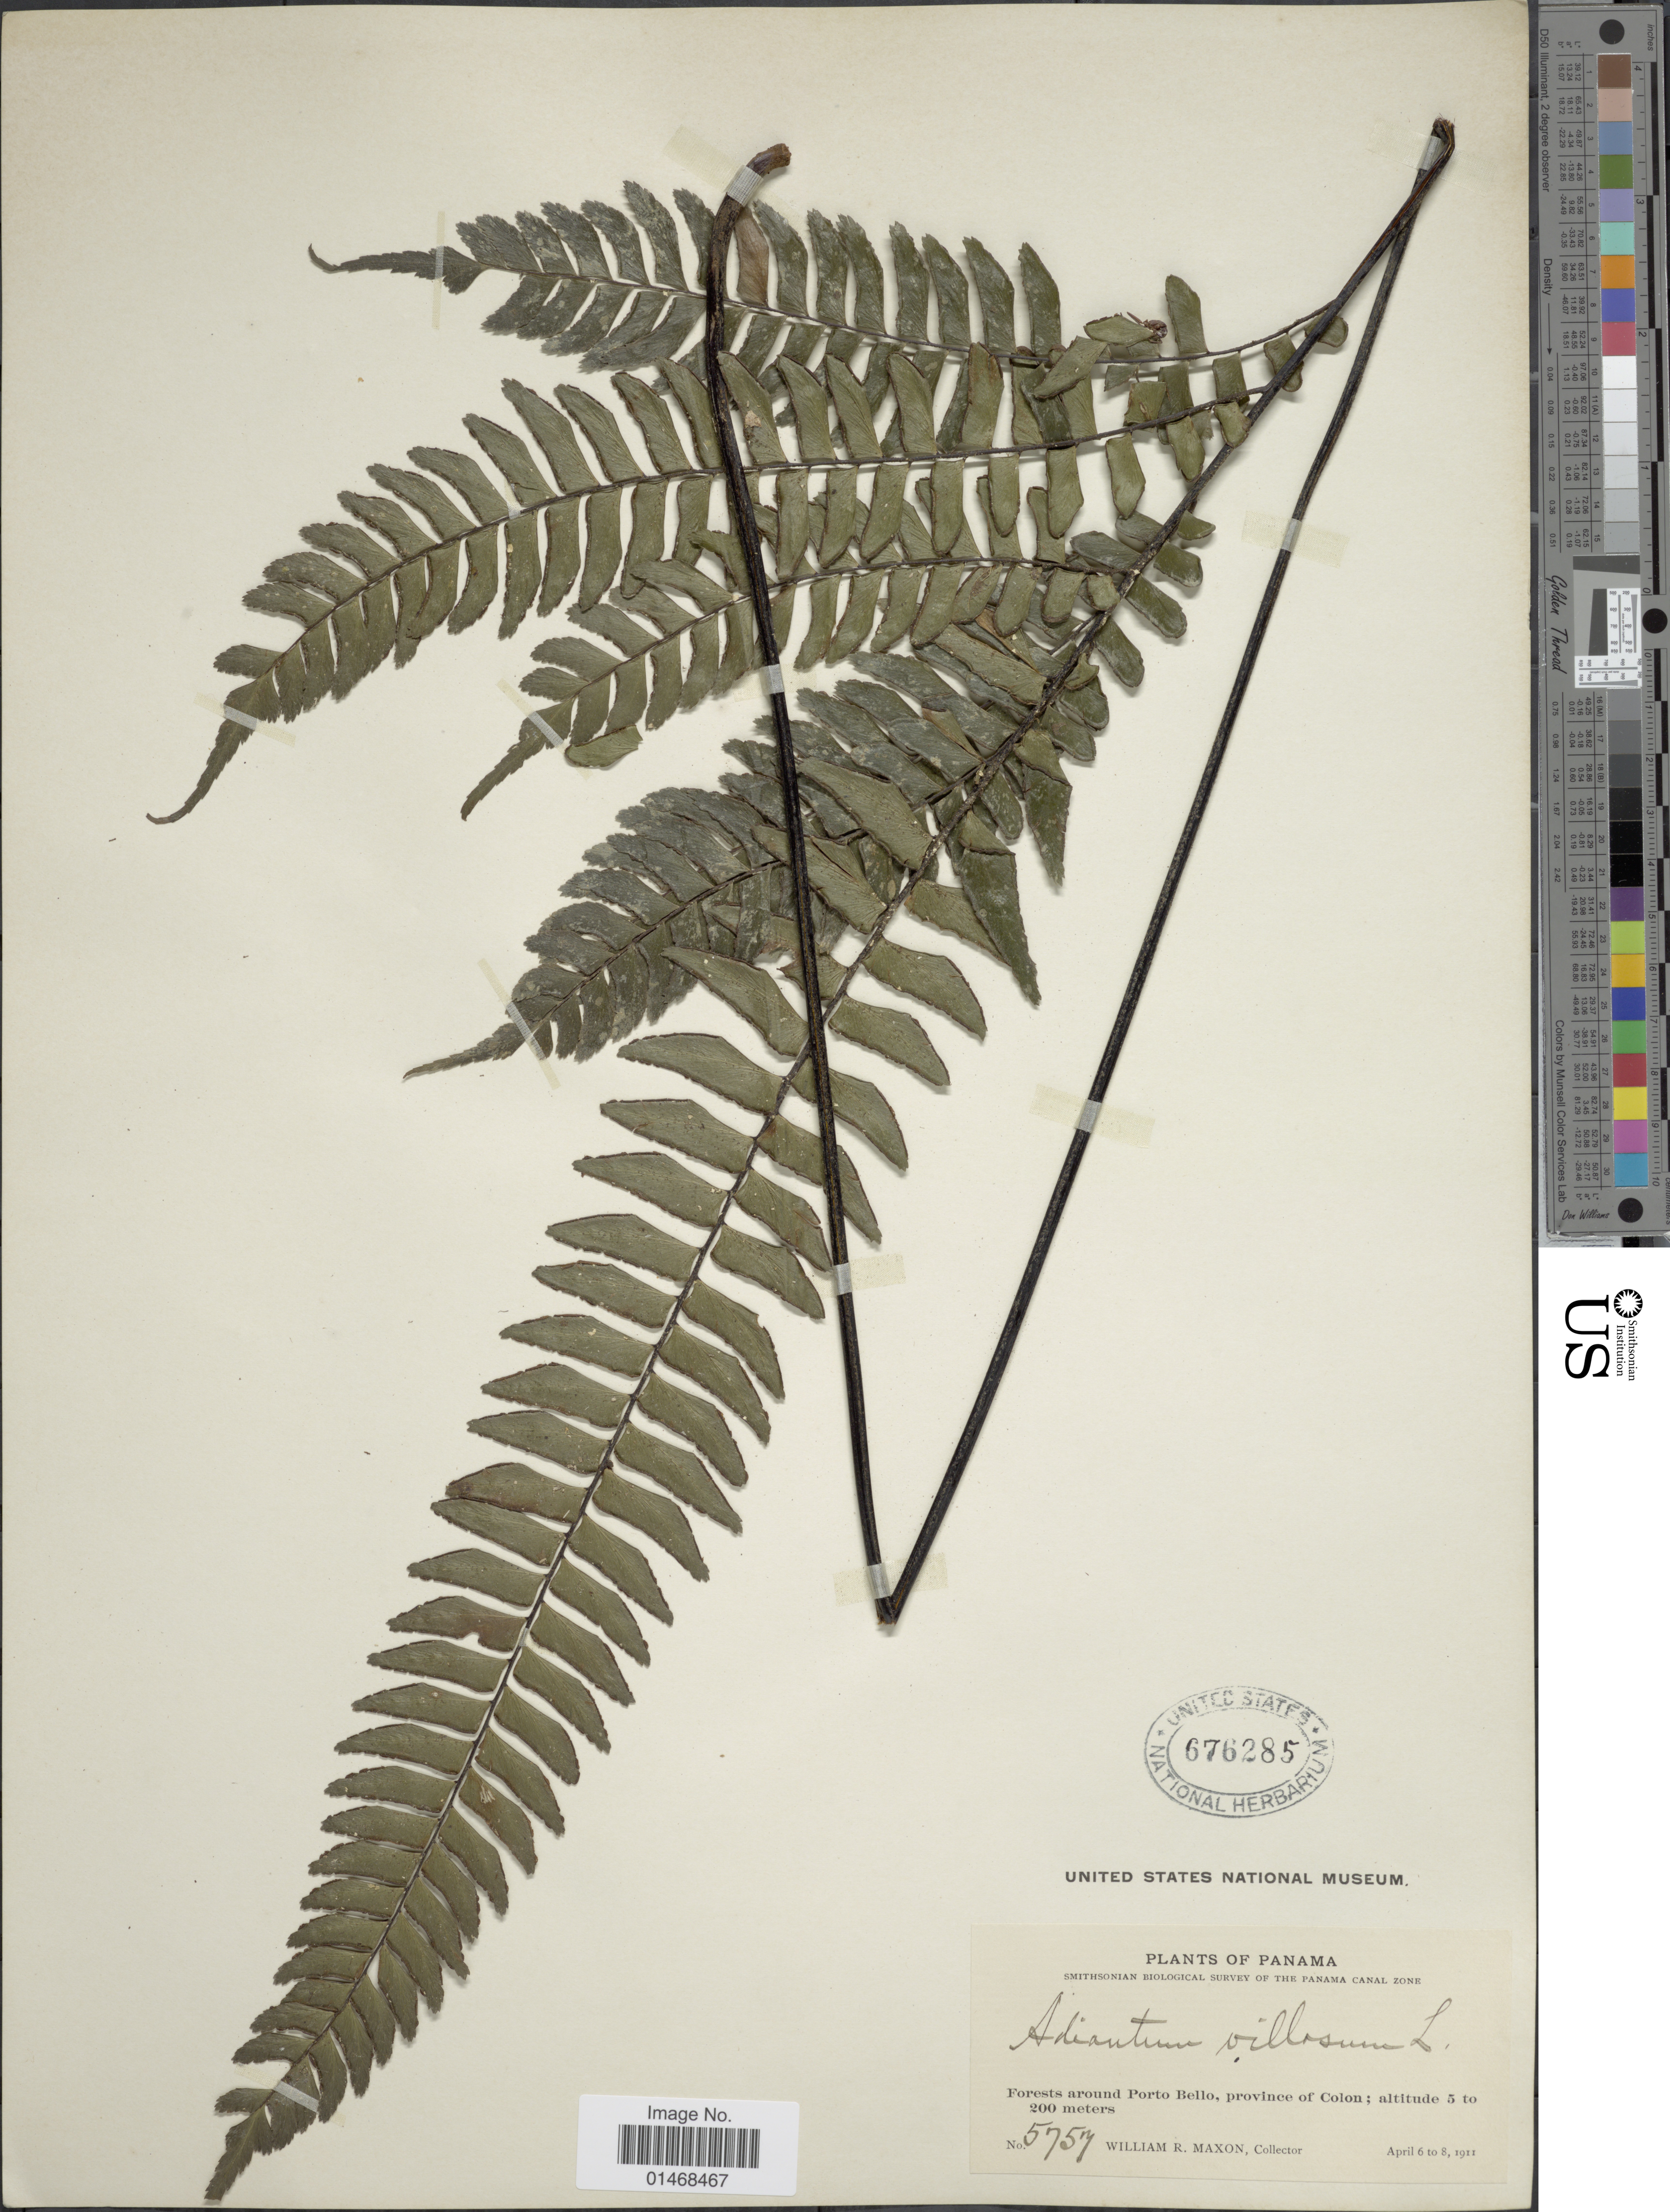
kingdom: Plantae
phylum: Tracheophyta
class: Polypodiopsida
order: Polypodiales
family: Pteridaceae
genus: Adiantum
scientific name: Adiantum villosum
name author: L.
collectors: W. R. Maxon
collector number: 5757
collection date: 1911-04-06/1911-04-08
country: Panama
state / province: Colón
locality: Forets around Porto Bello,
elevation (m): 5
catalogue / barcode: US 676285